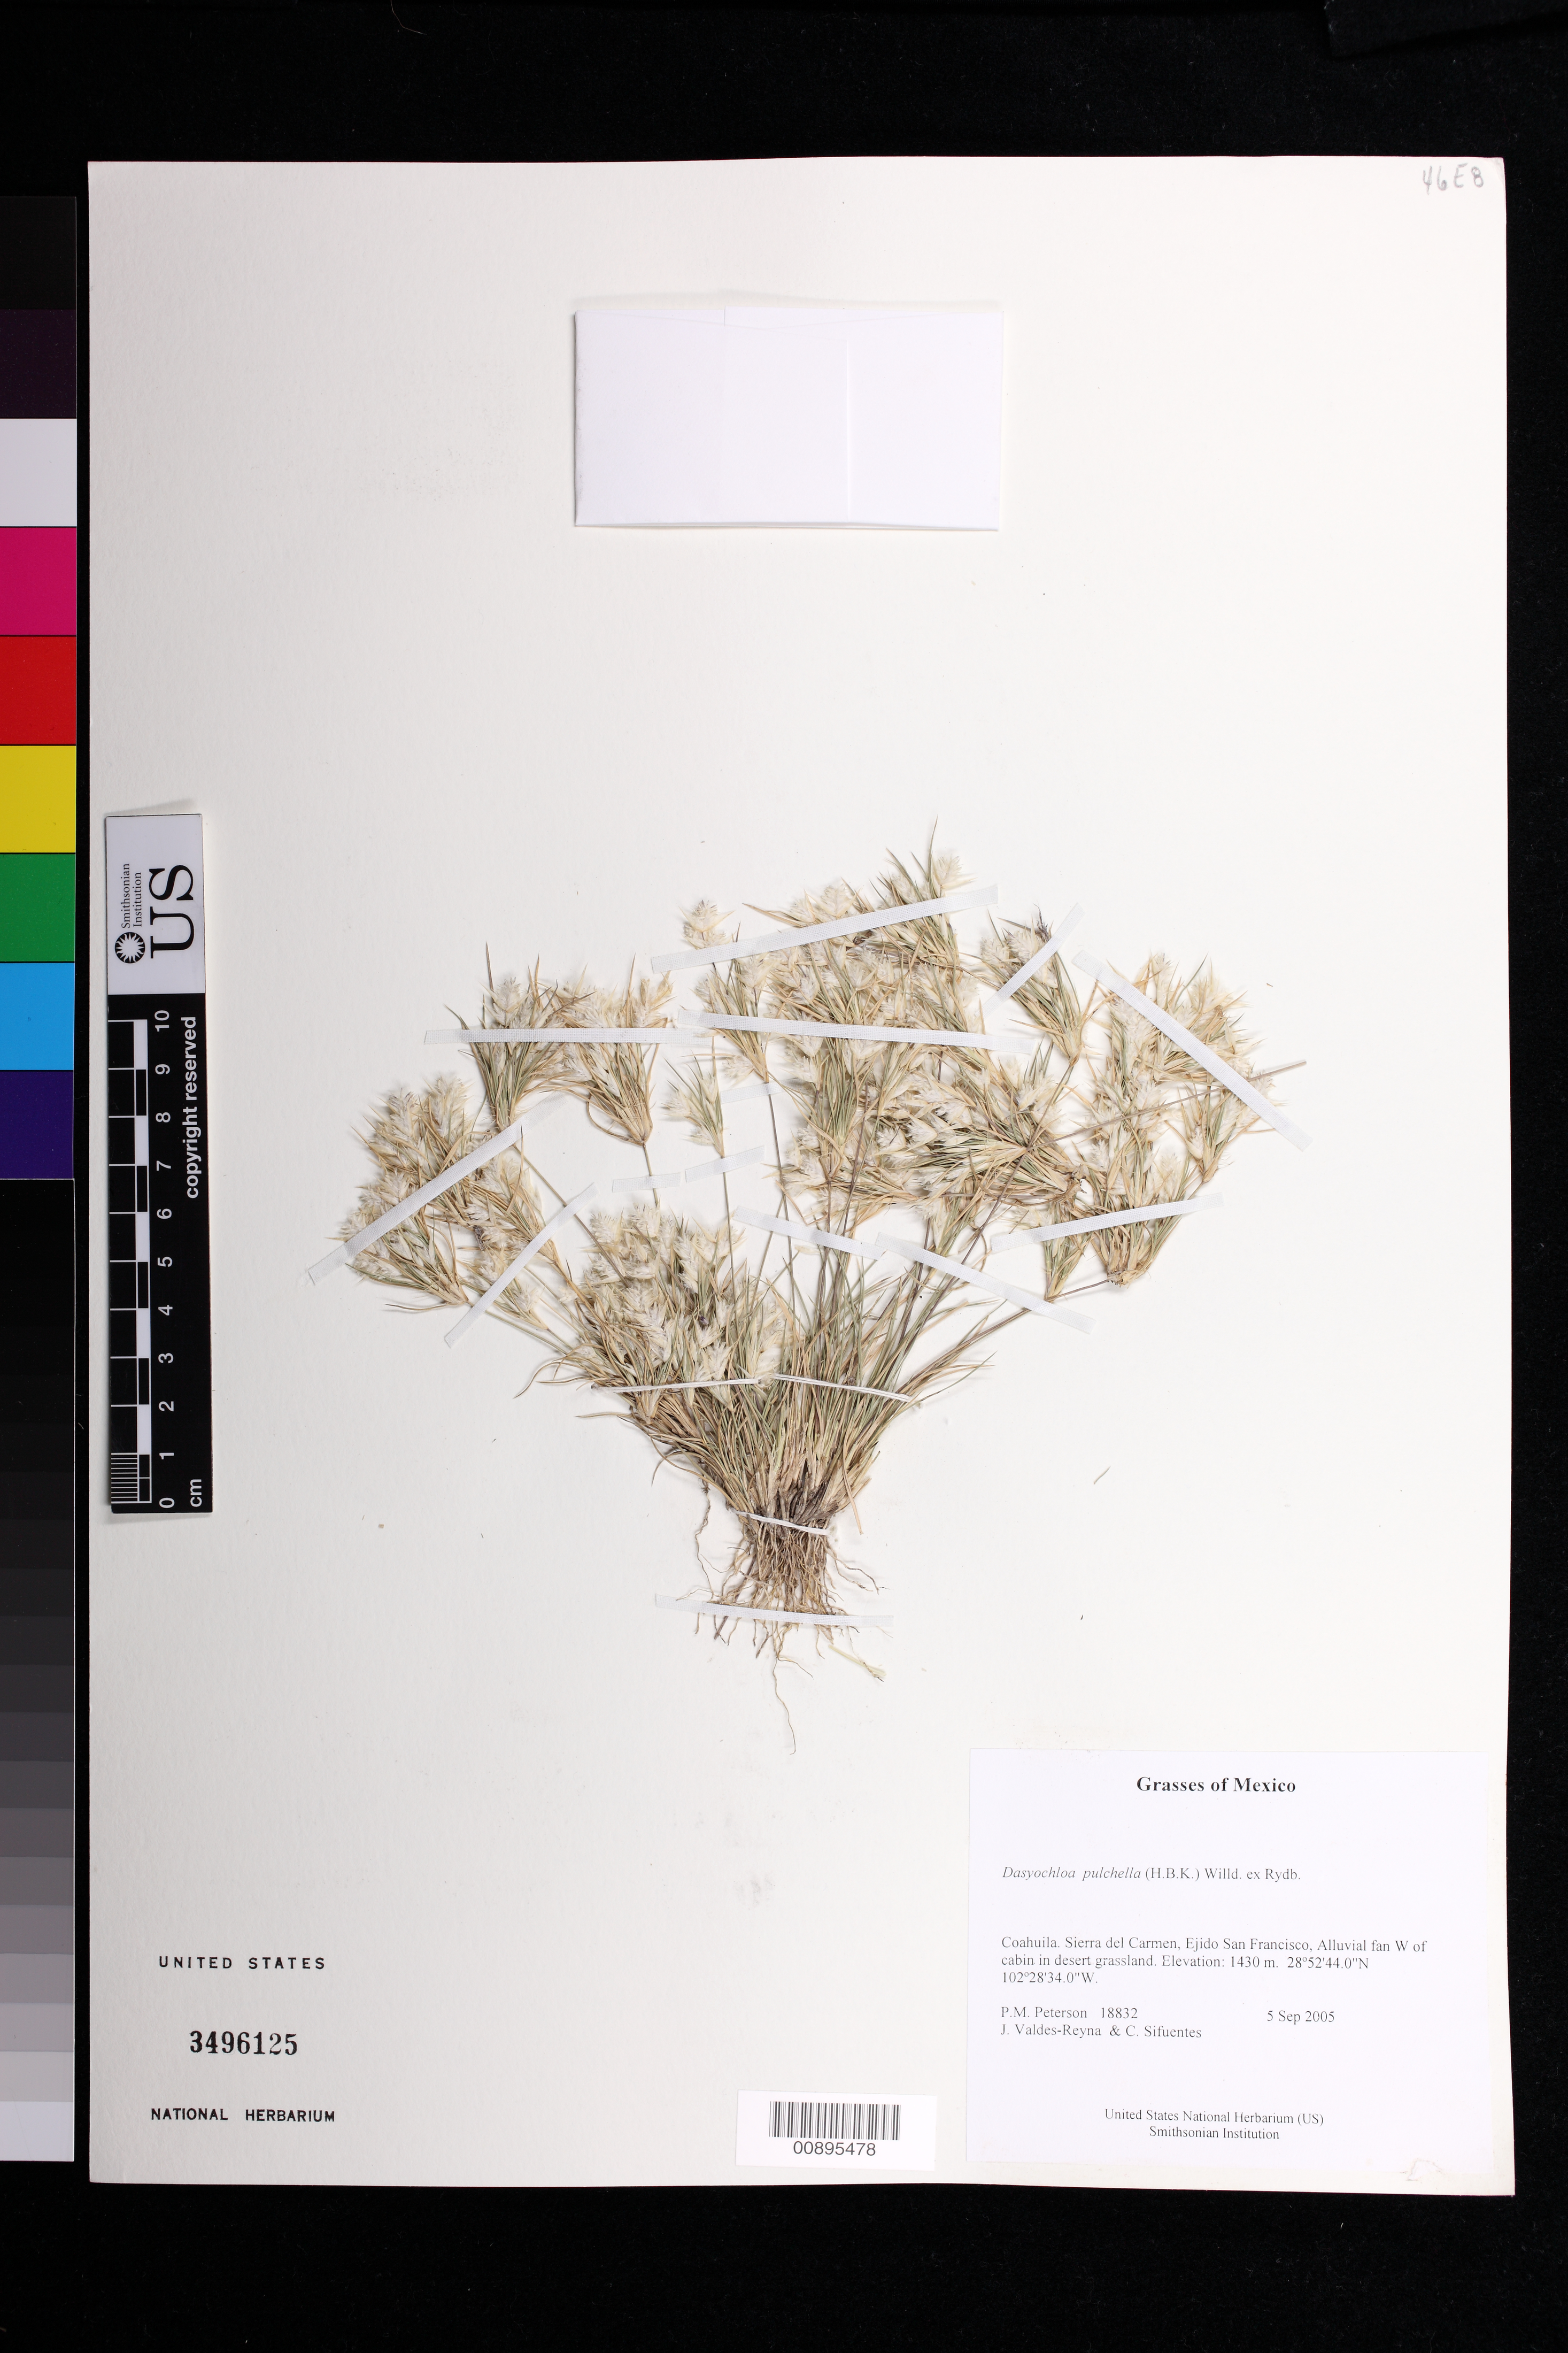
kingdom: Plantae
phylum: Tracheophyta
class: Liliopsida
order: Poales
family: Poaceae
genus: Dasyochloa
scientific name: Dasyochloa pulchella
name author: (Kunth) Willd. ex Rydb.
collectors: P. M. Peterson, J. Valdés-Reyna & C. Sifuentes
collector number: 18832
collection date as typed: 05 Sep 2005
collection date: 2005-09-05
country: Mexico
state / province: Coahuila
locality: Sierra del Carmen, Ejido San Francisco, Alluvial fan W of cabin in desert grassland.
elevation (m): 1430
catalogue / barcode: US 3496125